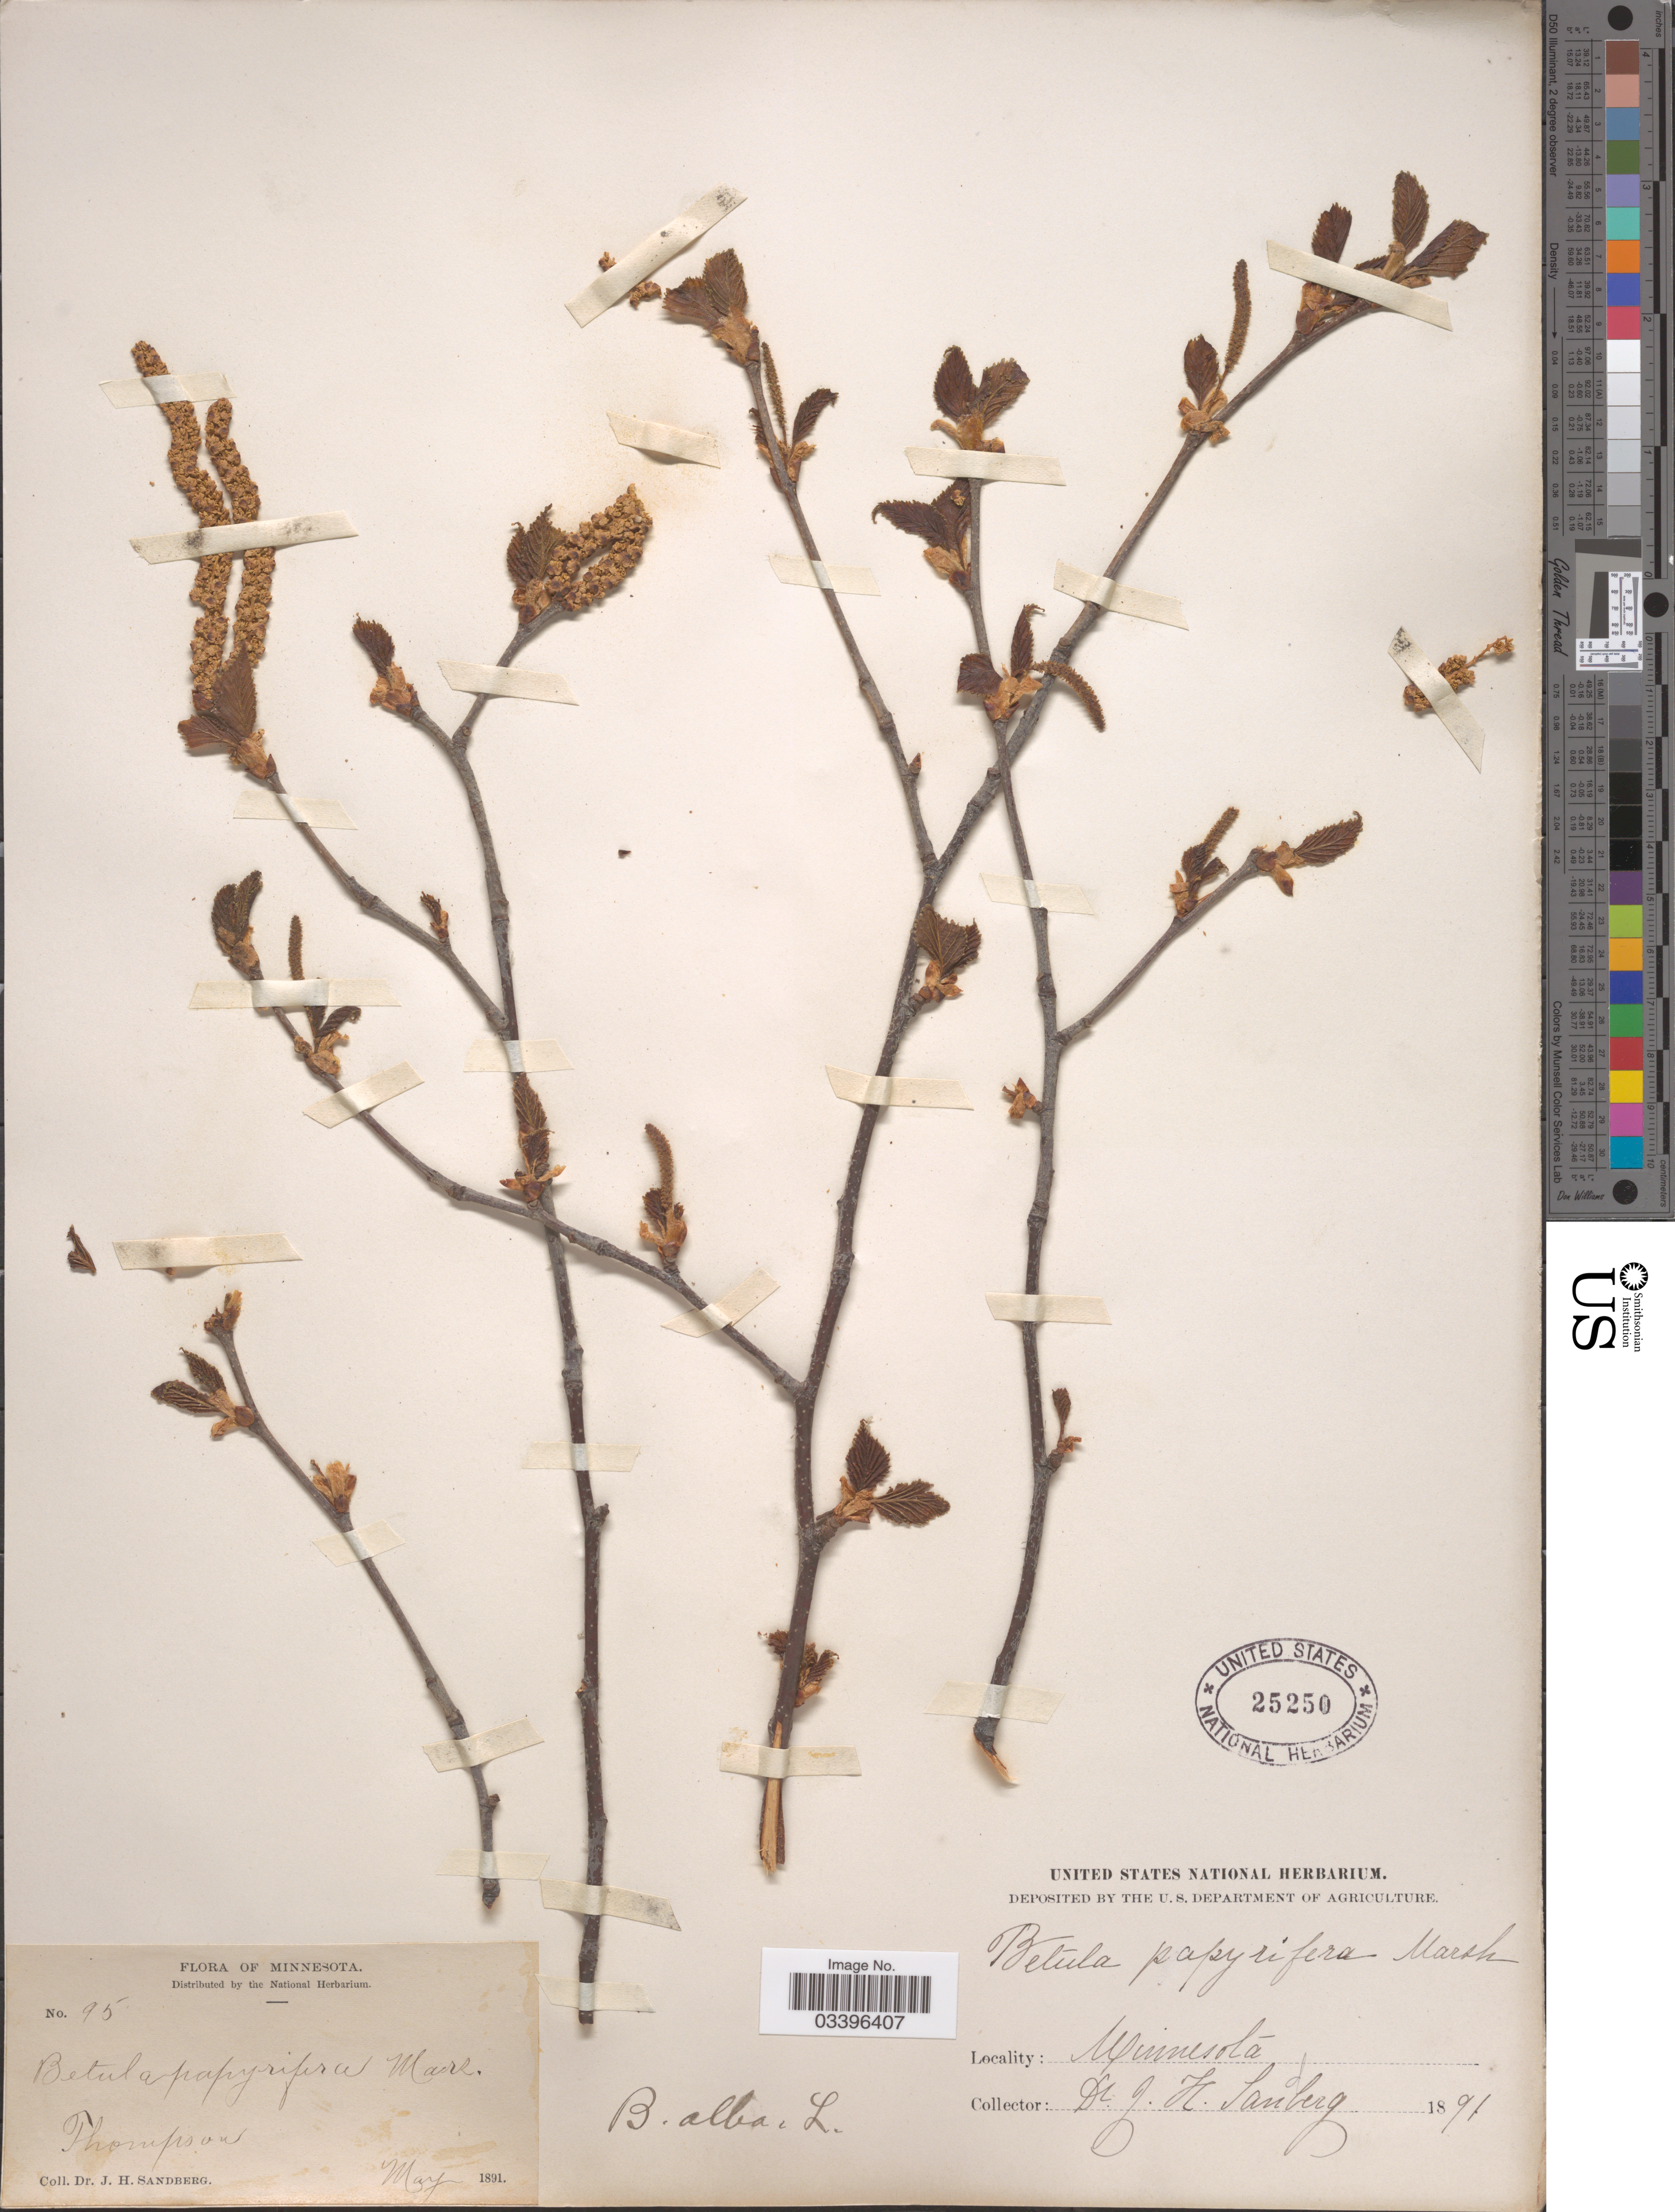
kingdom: Plantae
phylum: Tracheophyta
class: Magnoliopsida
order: Fagales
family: Betulaceae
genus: Betula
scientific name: Betula papyrifera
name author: Marshall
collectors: J. H. Sandberg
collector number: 95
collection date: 1891-05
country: United States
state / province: Minnesota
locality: Thompson.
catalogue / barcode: US 25250